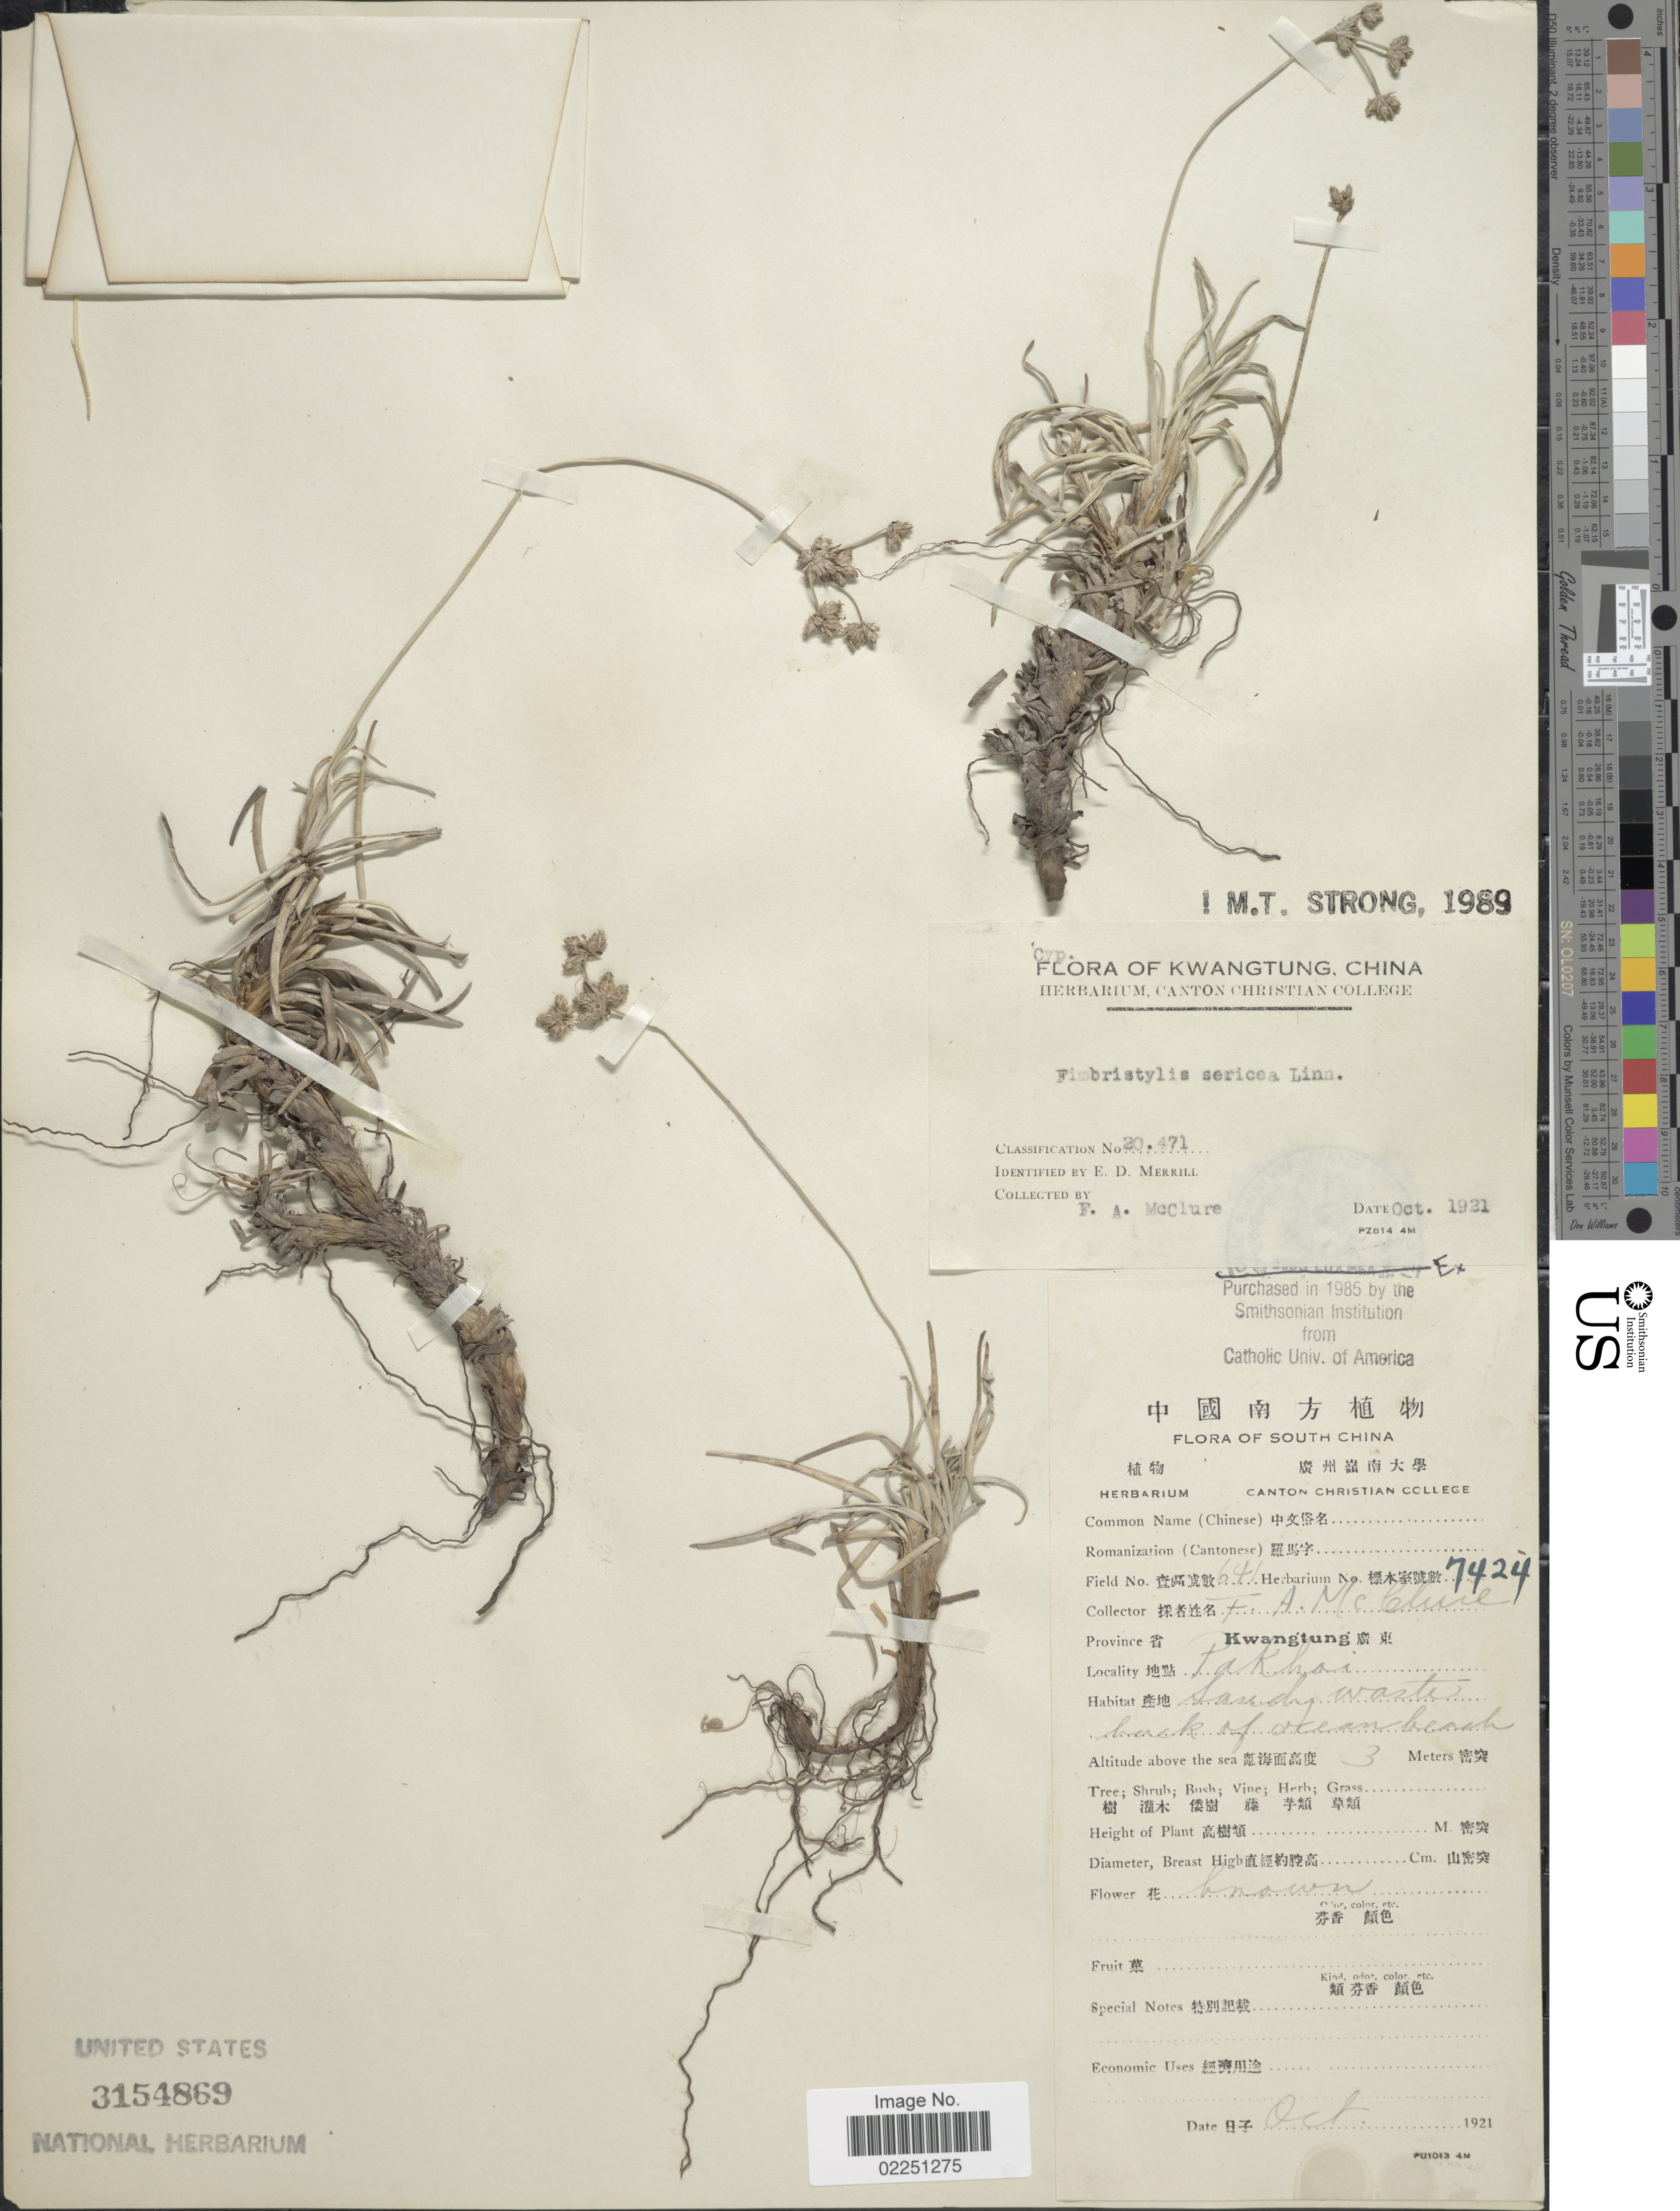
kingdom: Plantae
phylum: Tracheophyta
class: Liliopsida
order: Poales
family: Cyperaceae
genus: Fimbristylis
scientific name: Fimbristylis sericea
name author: (Poir.) R. Br.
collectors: F. A. McClure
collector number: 20471/641/7424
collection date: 1921-10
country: China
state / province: Guangdong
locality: Province Kwantung, Pakhai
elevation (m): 3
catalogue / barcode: US 3154869